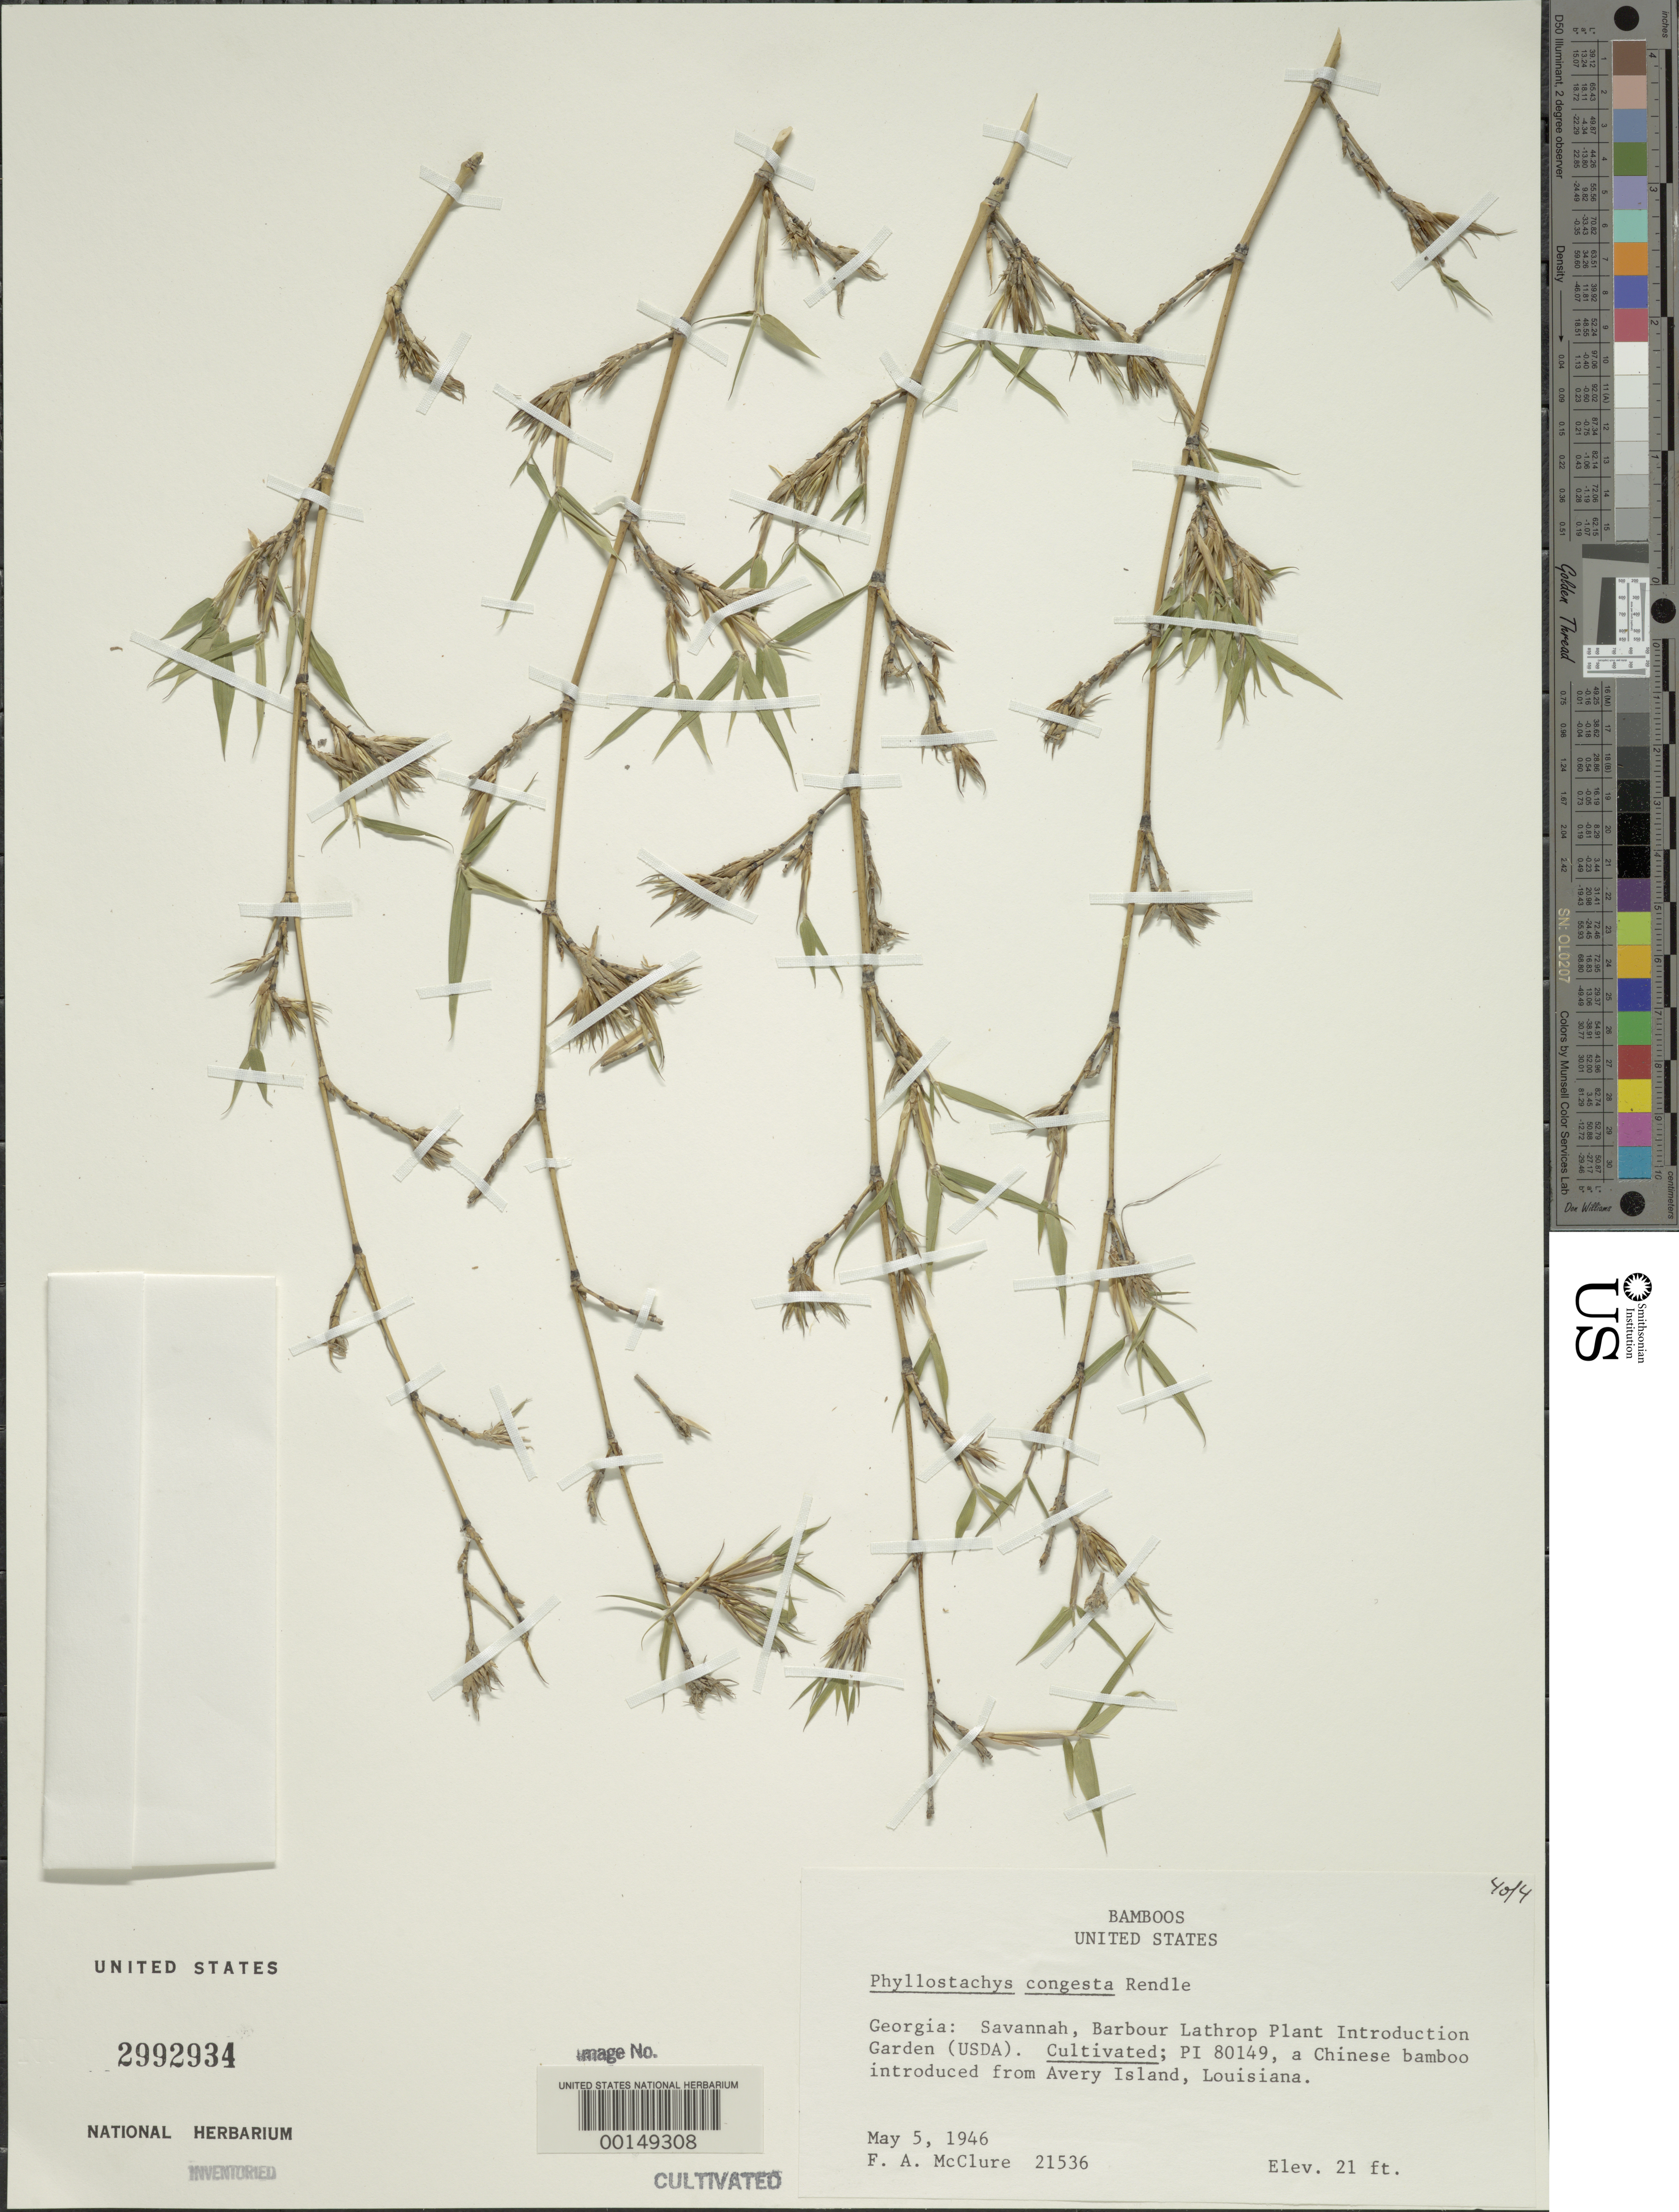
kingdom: Plantae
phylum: Tracheophyta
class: Liliopsida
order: Poales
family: Poaceae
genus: Phyllostachys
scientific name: Phyllostachys congesta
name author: Rendle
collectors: F. A. McClure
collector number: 21536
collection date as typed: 05 May 1946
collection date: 1946-05-05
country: United States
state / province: Georgia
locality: Savannha, barbour lathrop p.i. garden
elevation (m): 6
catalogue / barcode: US 2992934